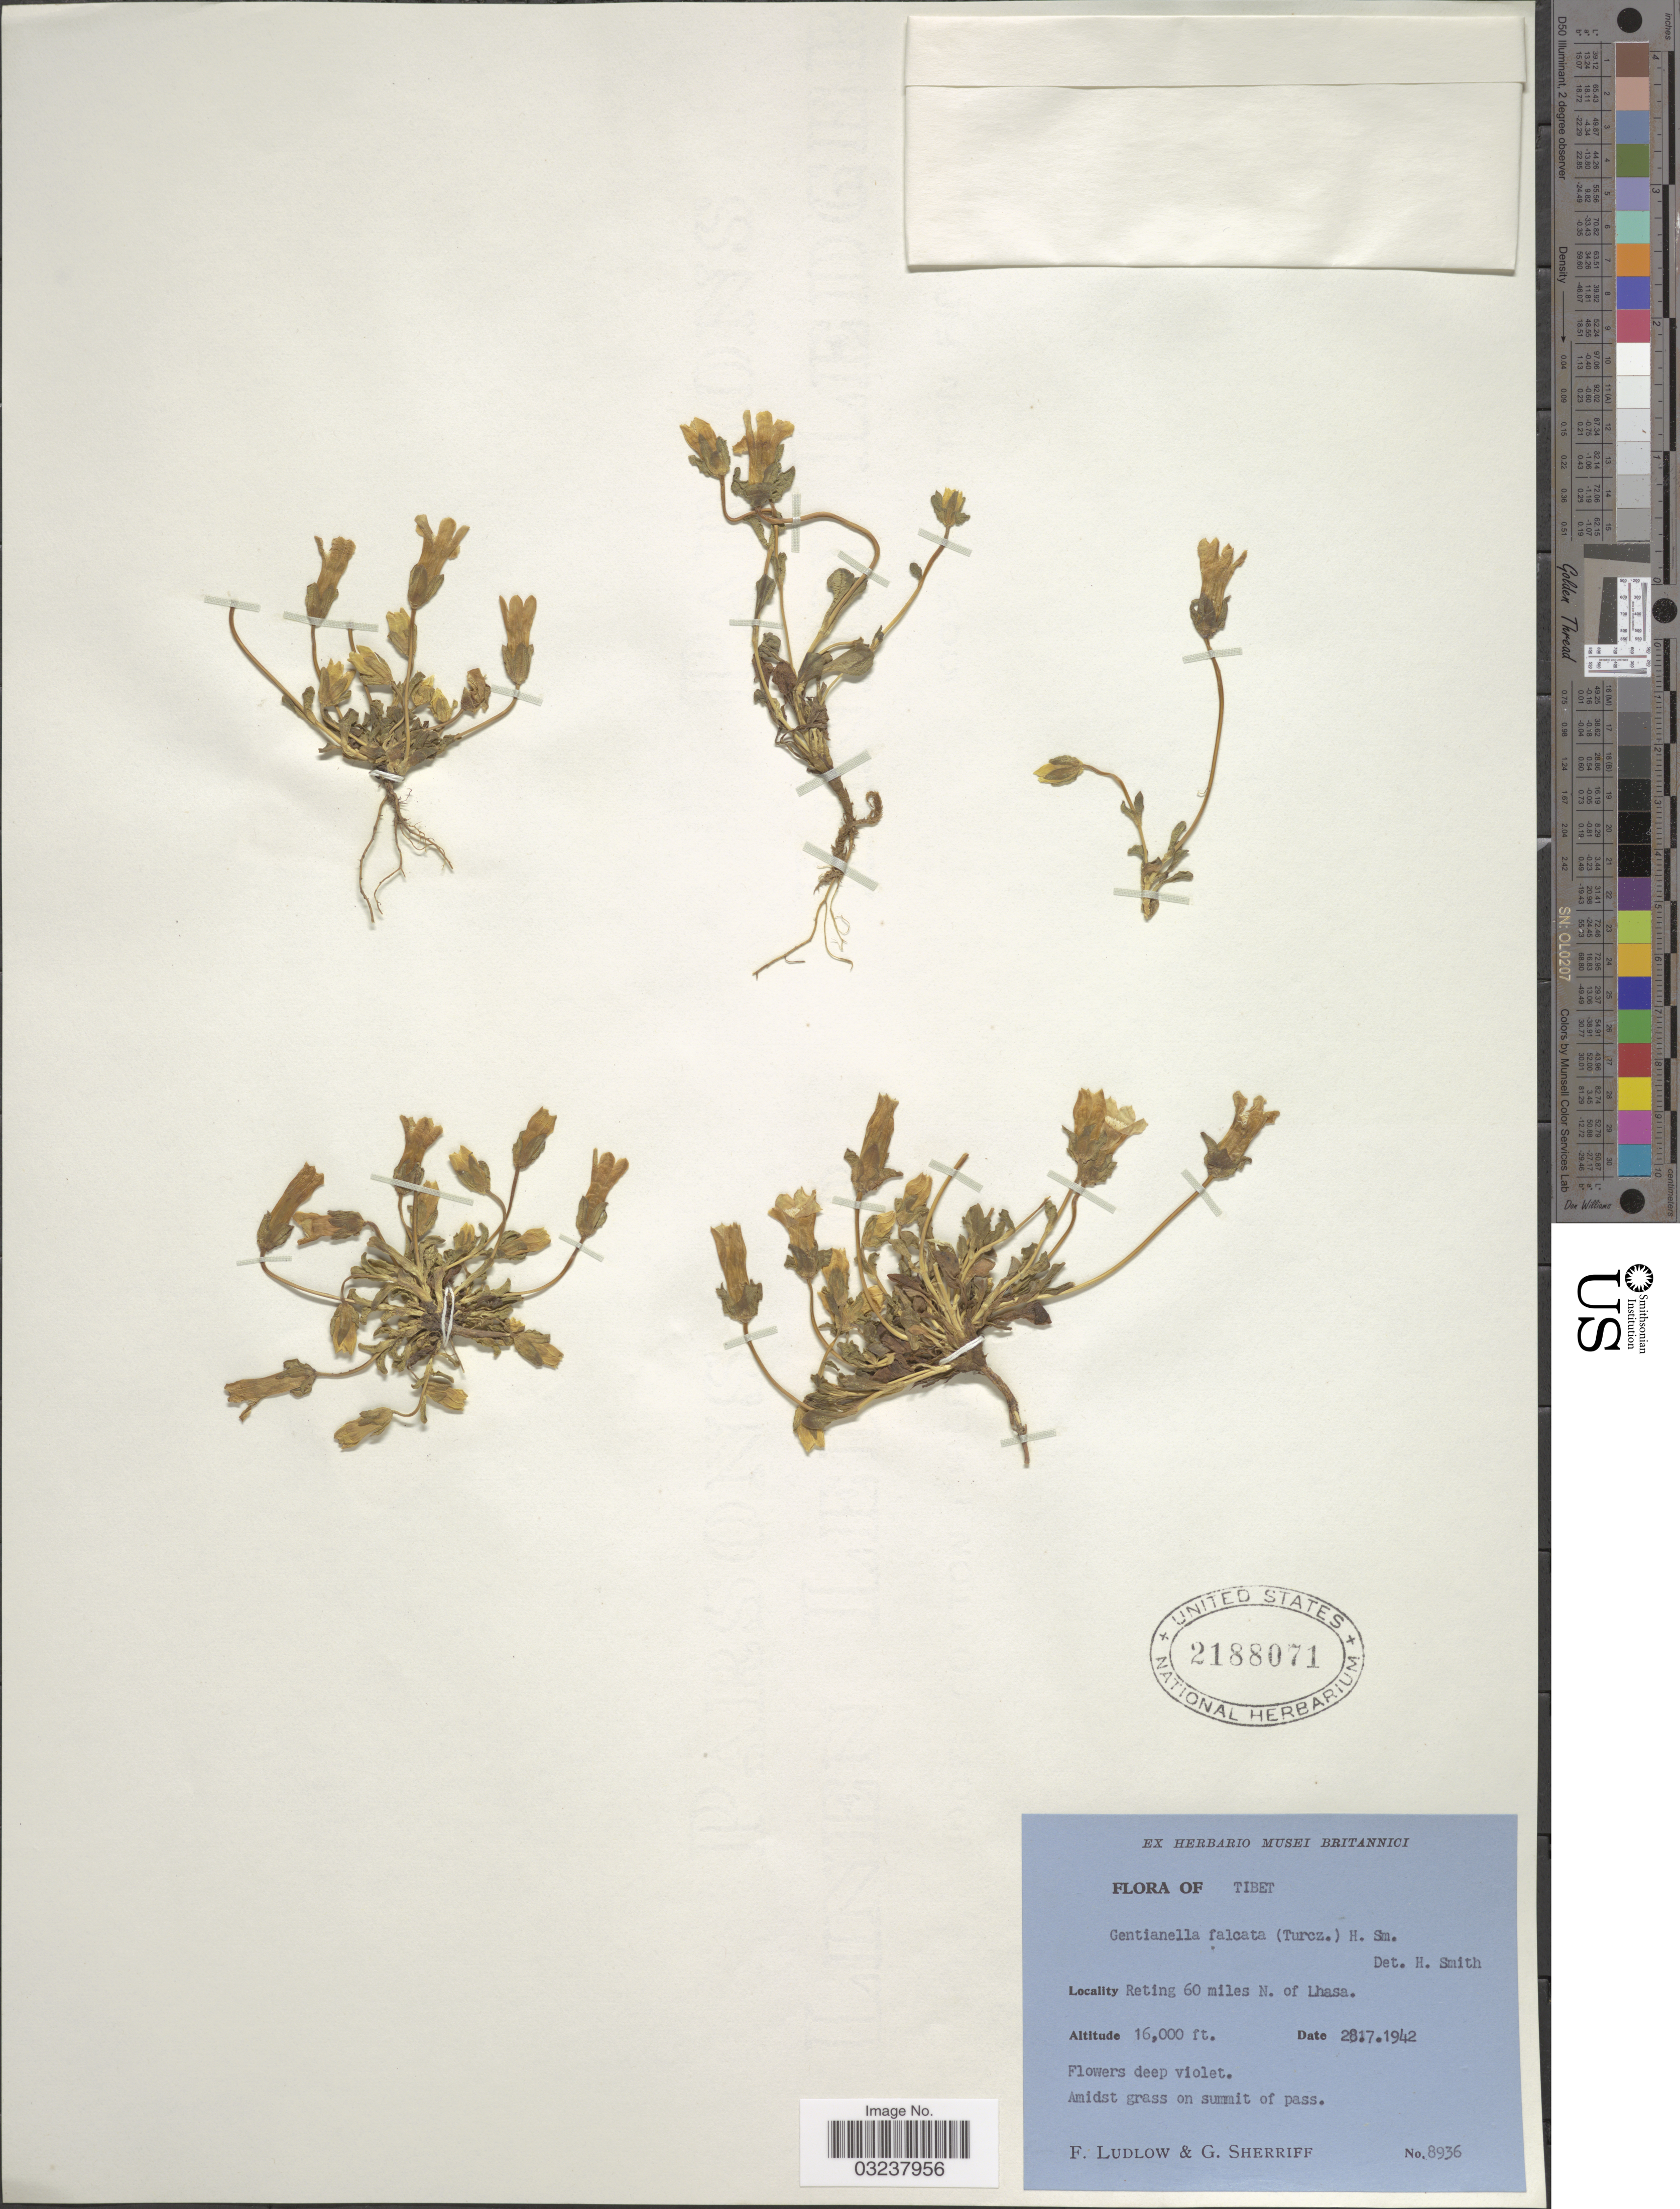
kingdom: Plantae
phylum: Tracheophyta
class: Magnoliopsida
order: Gentianales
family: Gentianaceae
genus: Gentianella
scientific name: Gentianella falcata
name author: (Turcz.) Harry Sm. ex S. Nilsson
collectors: F. Ludlow & G. Sherriff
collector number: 8936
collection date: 1942-07-28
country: China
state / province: Xizang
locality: Tibet. Reting 60 miles N. of Lhasa.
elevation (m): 4877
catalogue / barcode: US 2188071